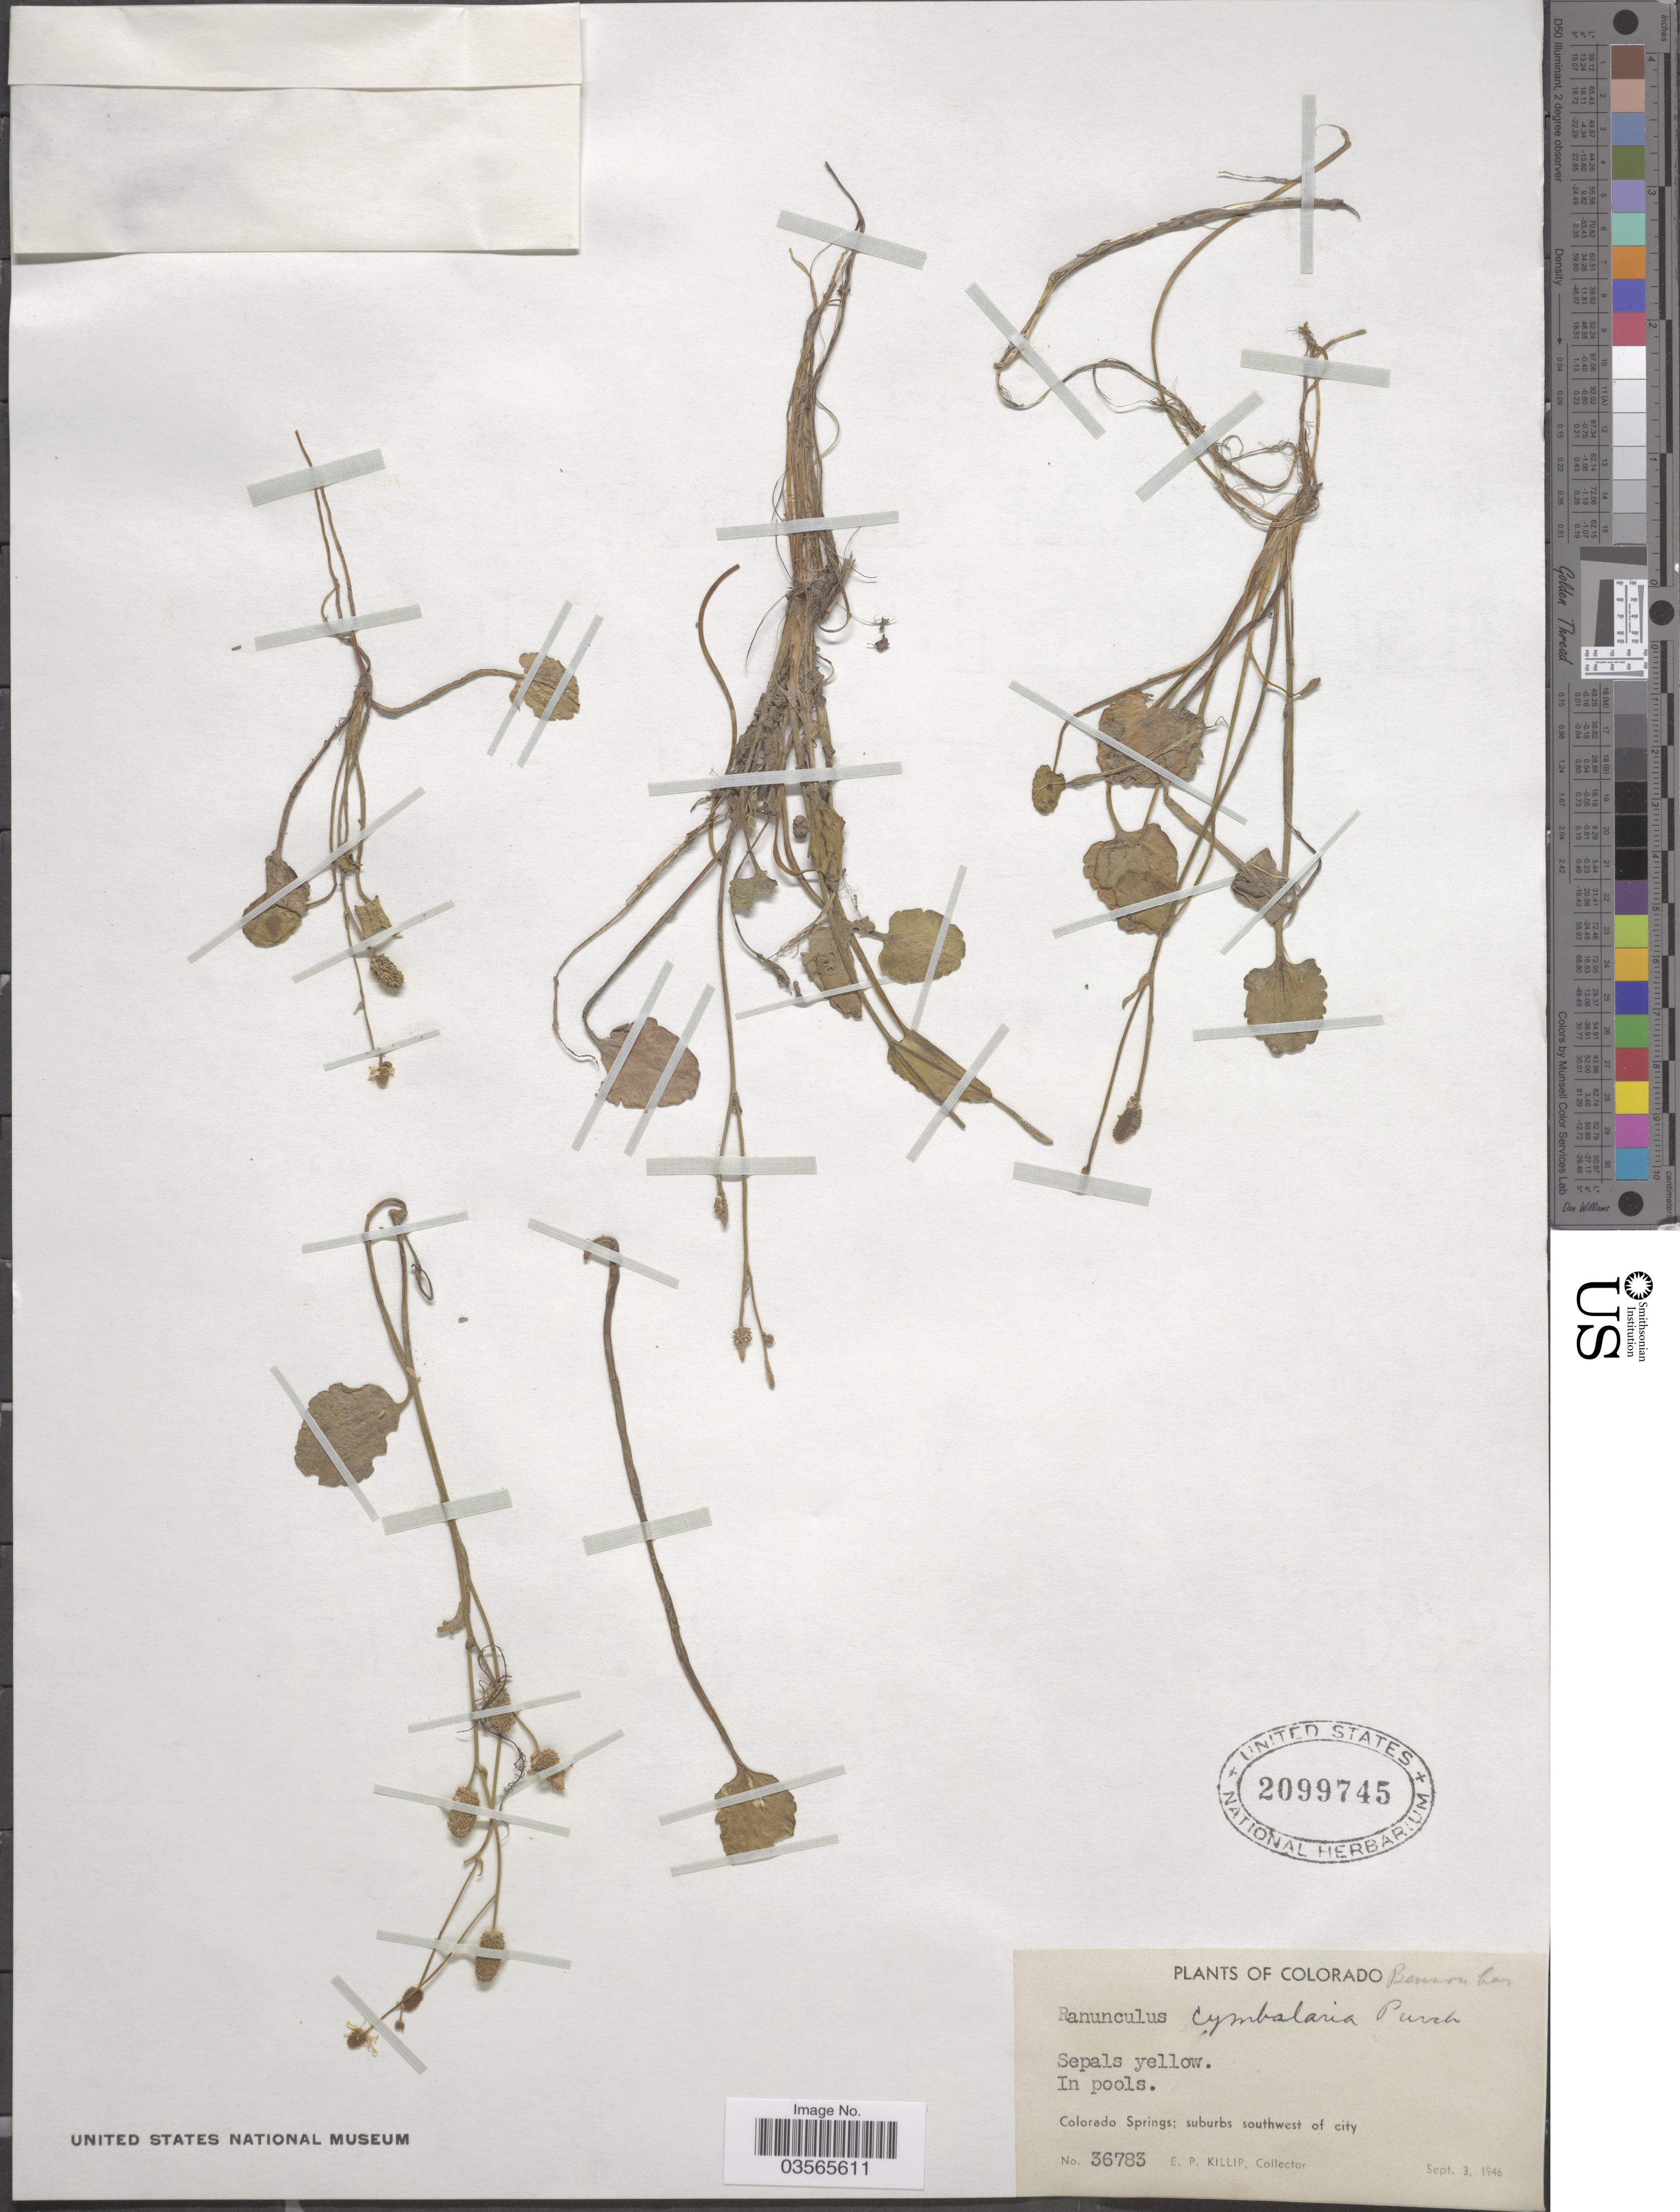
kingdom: Plantae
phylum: Tracheophyta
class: Magnoliopsida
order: Ranunculales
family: Ranunculaceae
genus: Halerpestes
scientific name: Halerpestes cymbalaria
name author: (Pursh) Greene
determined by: Strong, M. T., (US), Smithsonian Institution - National Museum of Natural History (UNITED STATES)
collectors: E. P. Killip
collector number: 36783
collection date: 1946-09-03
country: United States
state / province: Colorado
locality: In pools. Colorado Springs; suburbs southwest of city.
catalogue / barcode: US 2099745